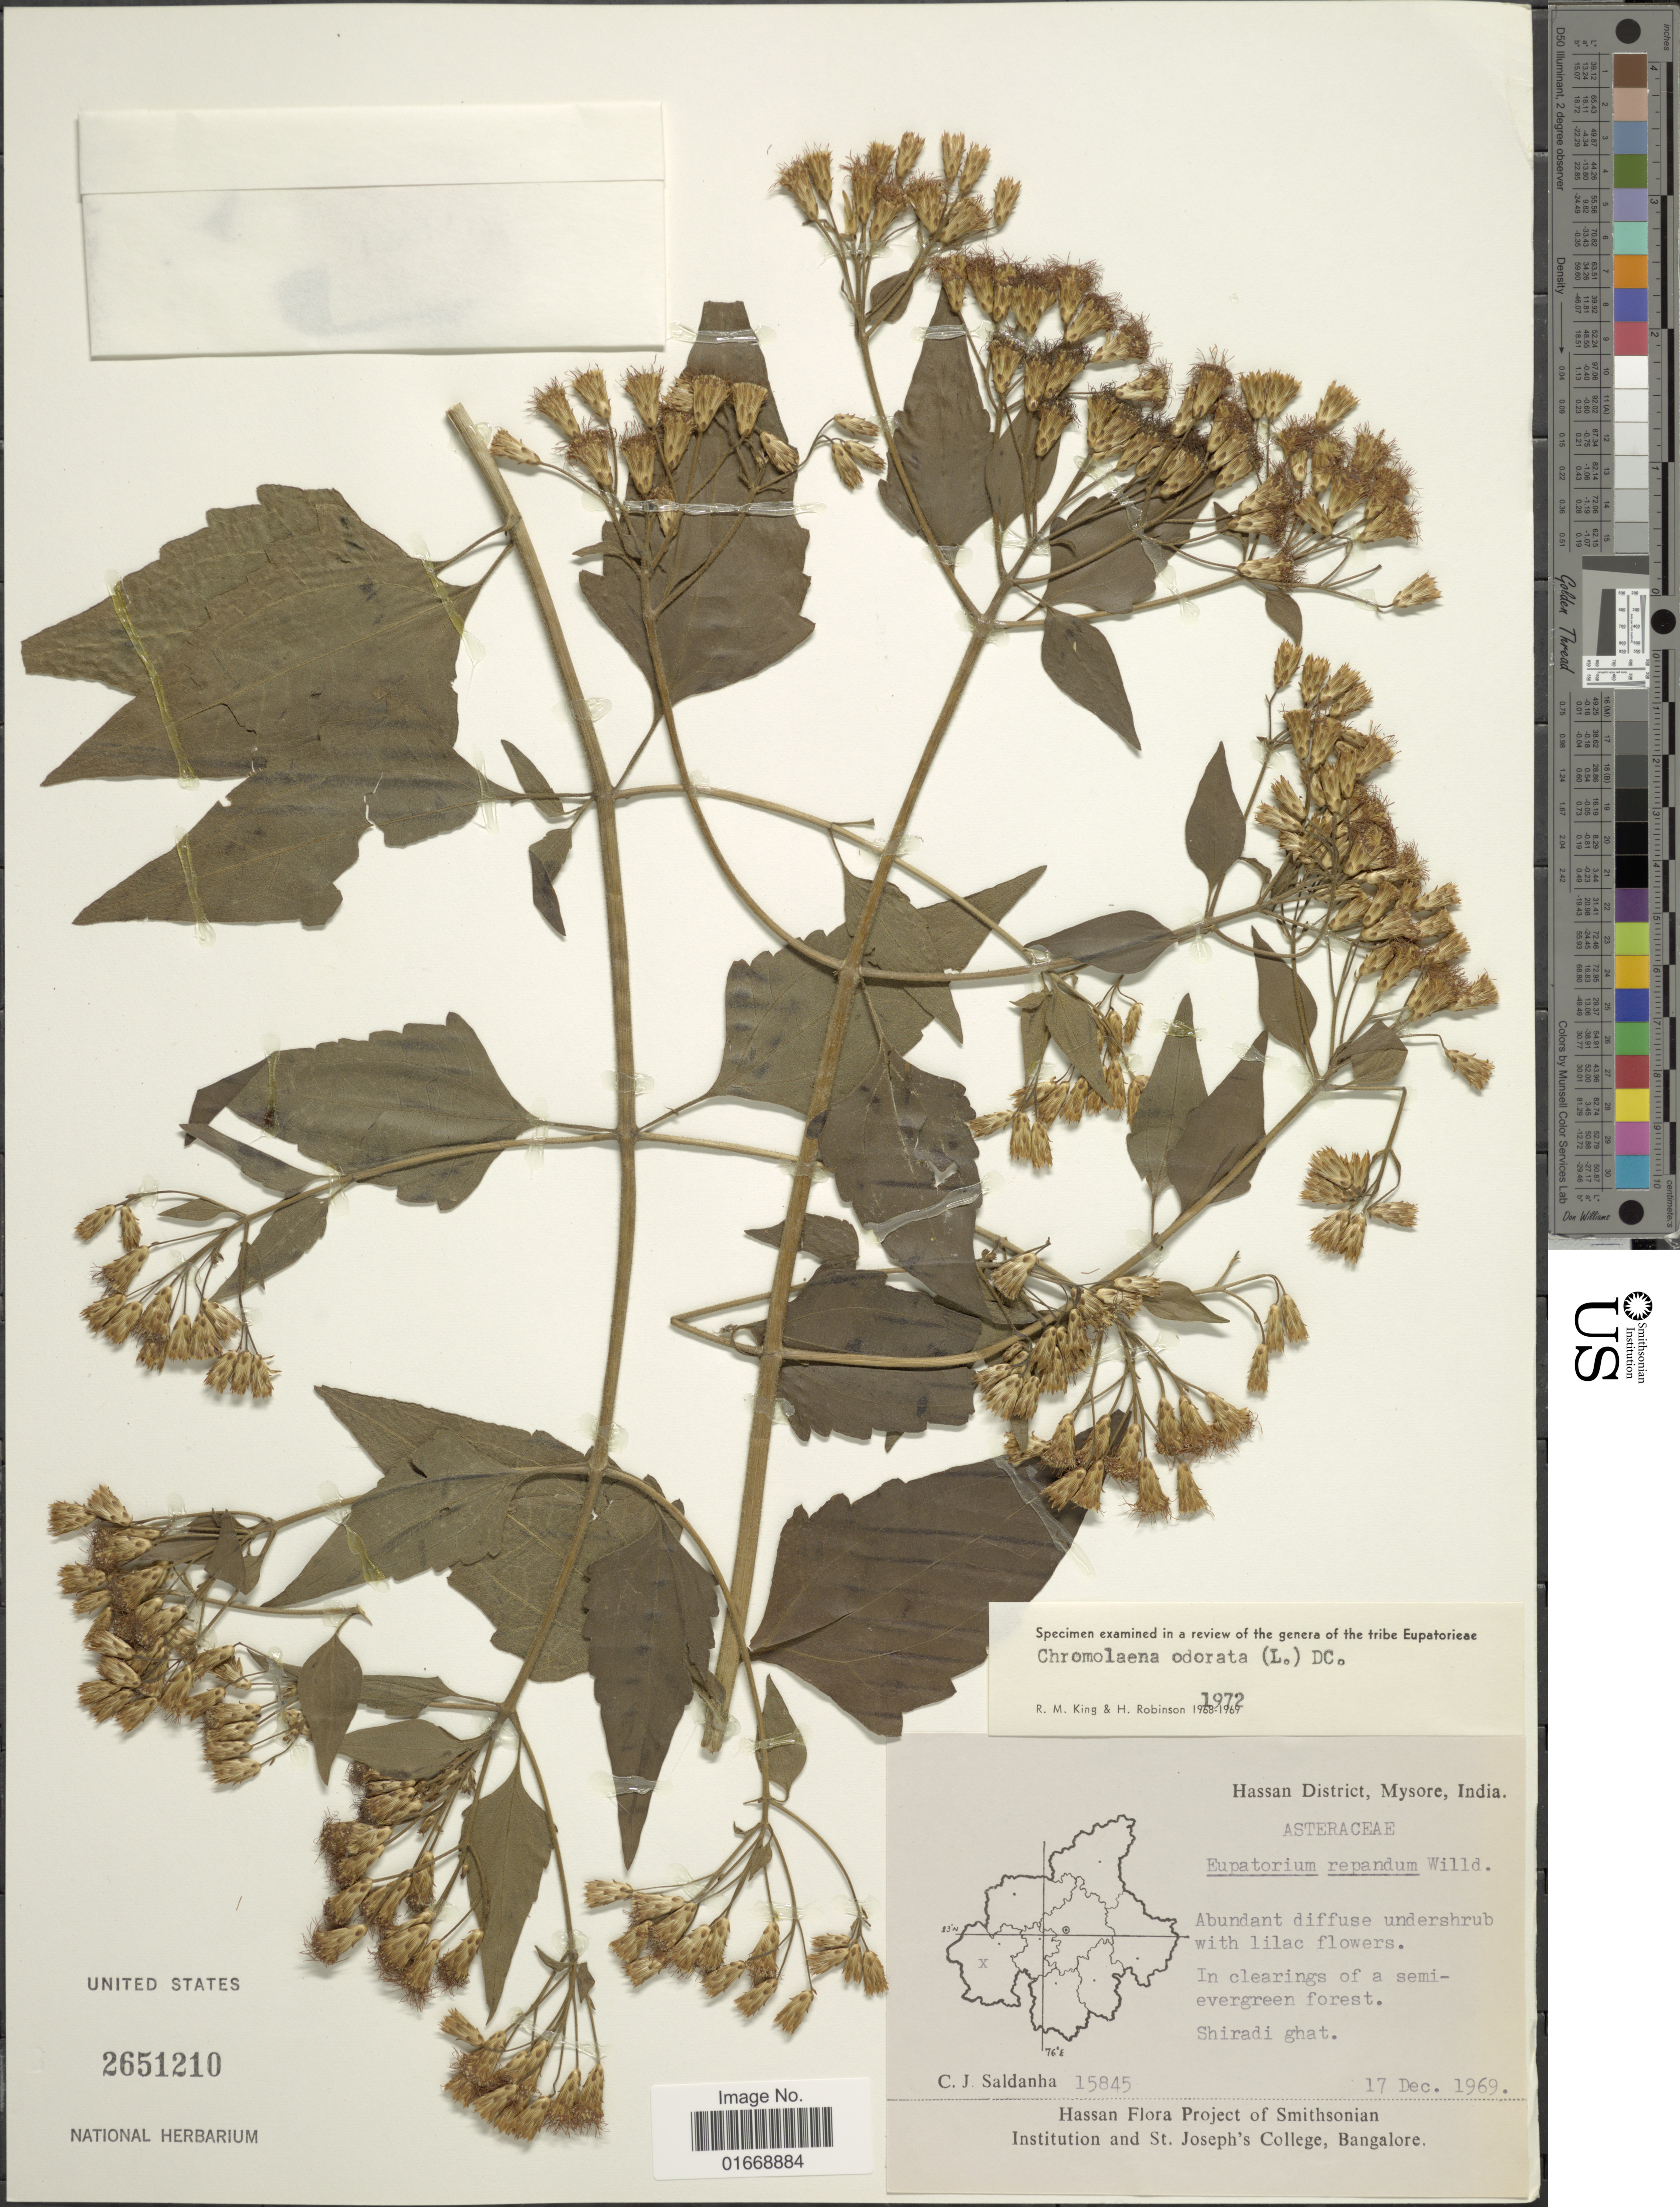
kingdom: Plantae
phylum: Tracheophyta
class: Magnoliopsida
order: Asterales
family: Asteraceae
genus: Chromolaena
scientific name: Chromolaena odorata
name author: (L.) R.M. King & H. Rob.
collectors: C. J. Saldanha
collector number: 15845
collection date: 1969-12-17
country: India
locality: Hassan District, Mysore, Shiradi ghat.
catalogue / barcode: US 2651210